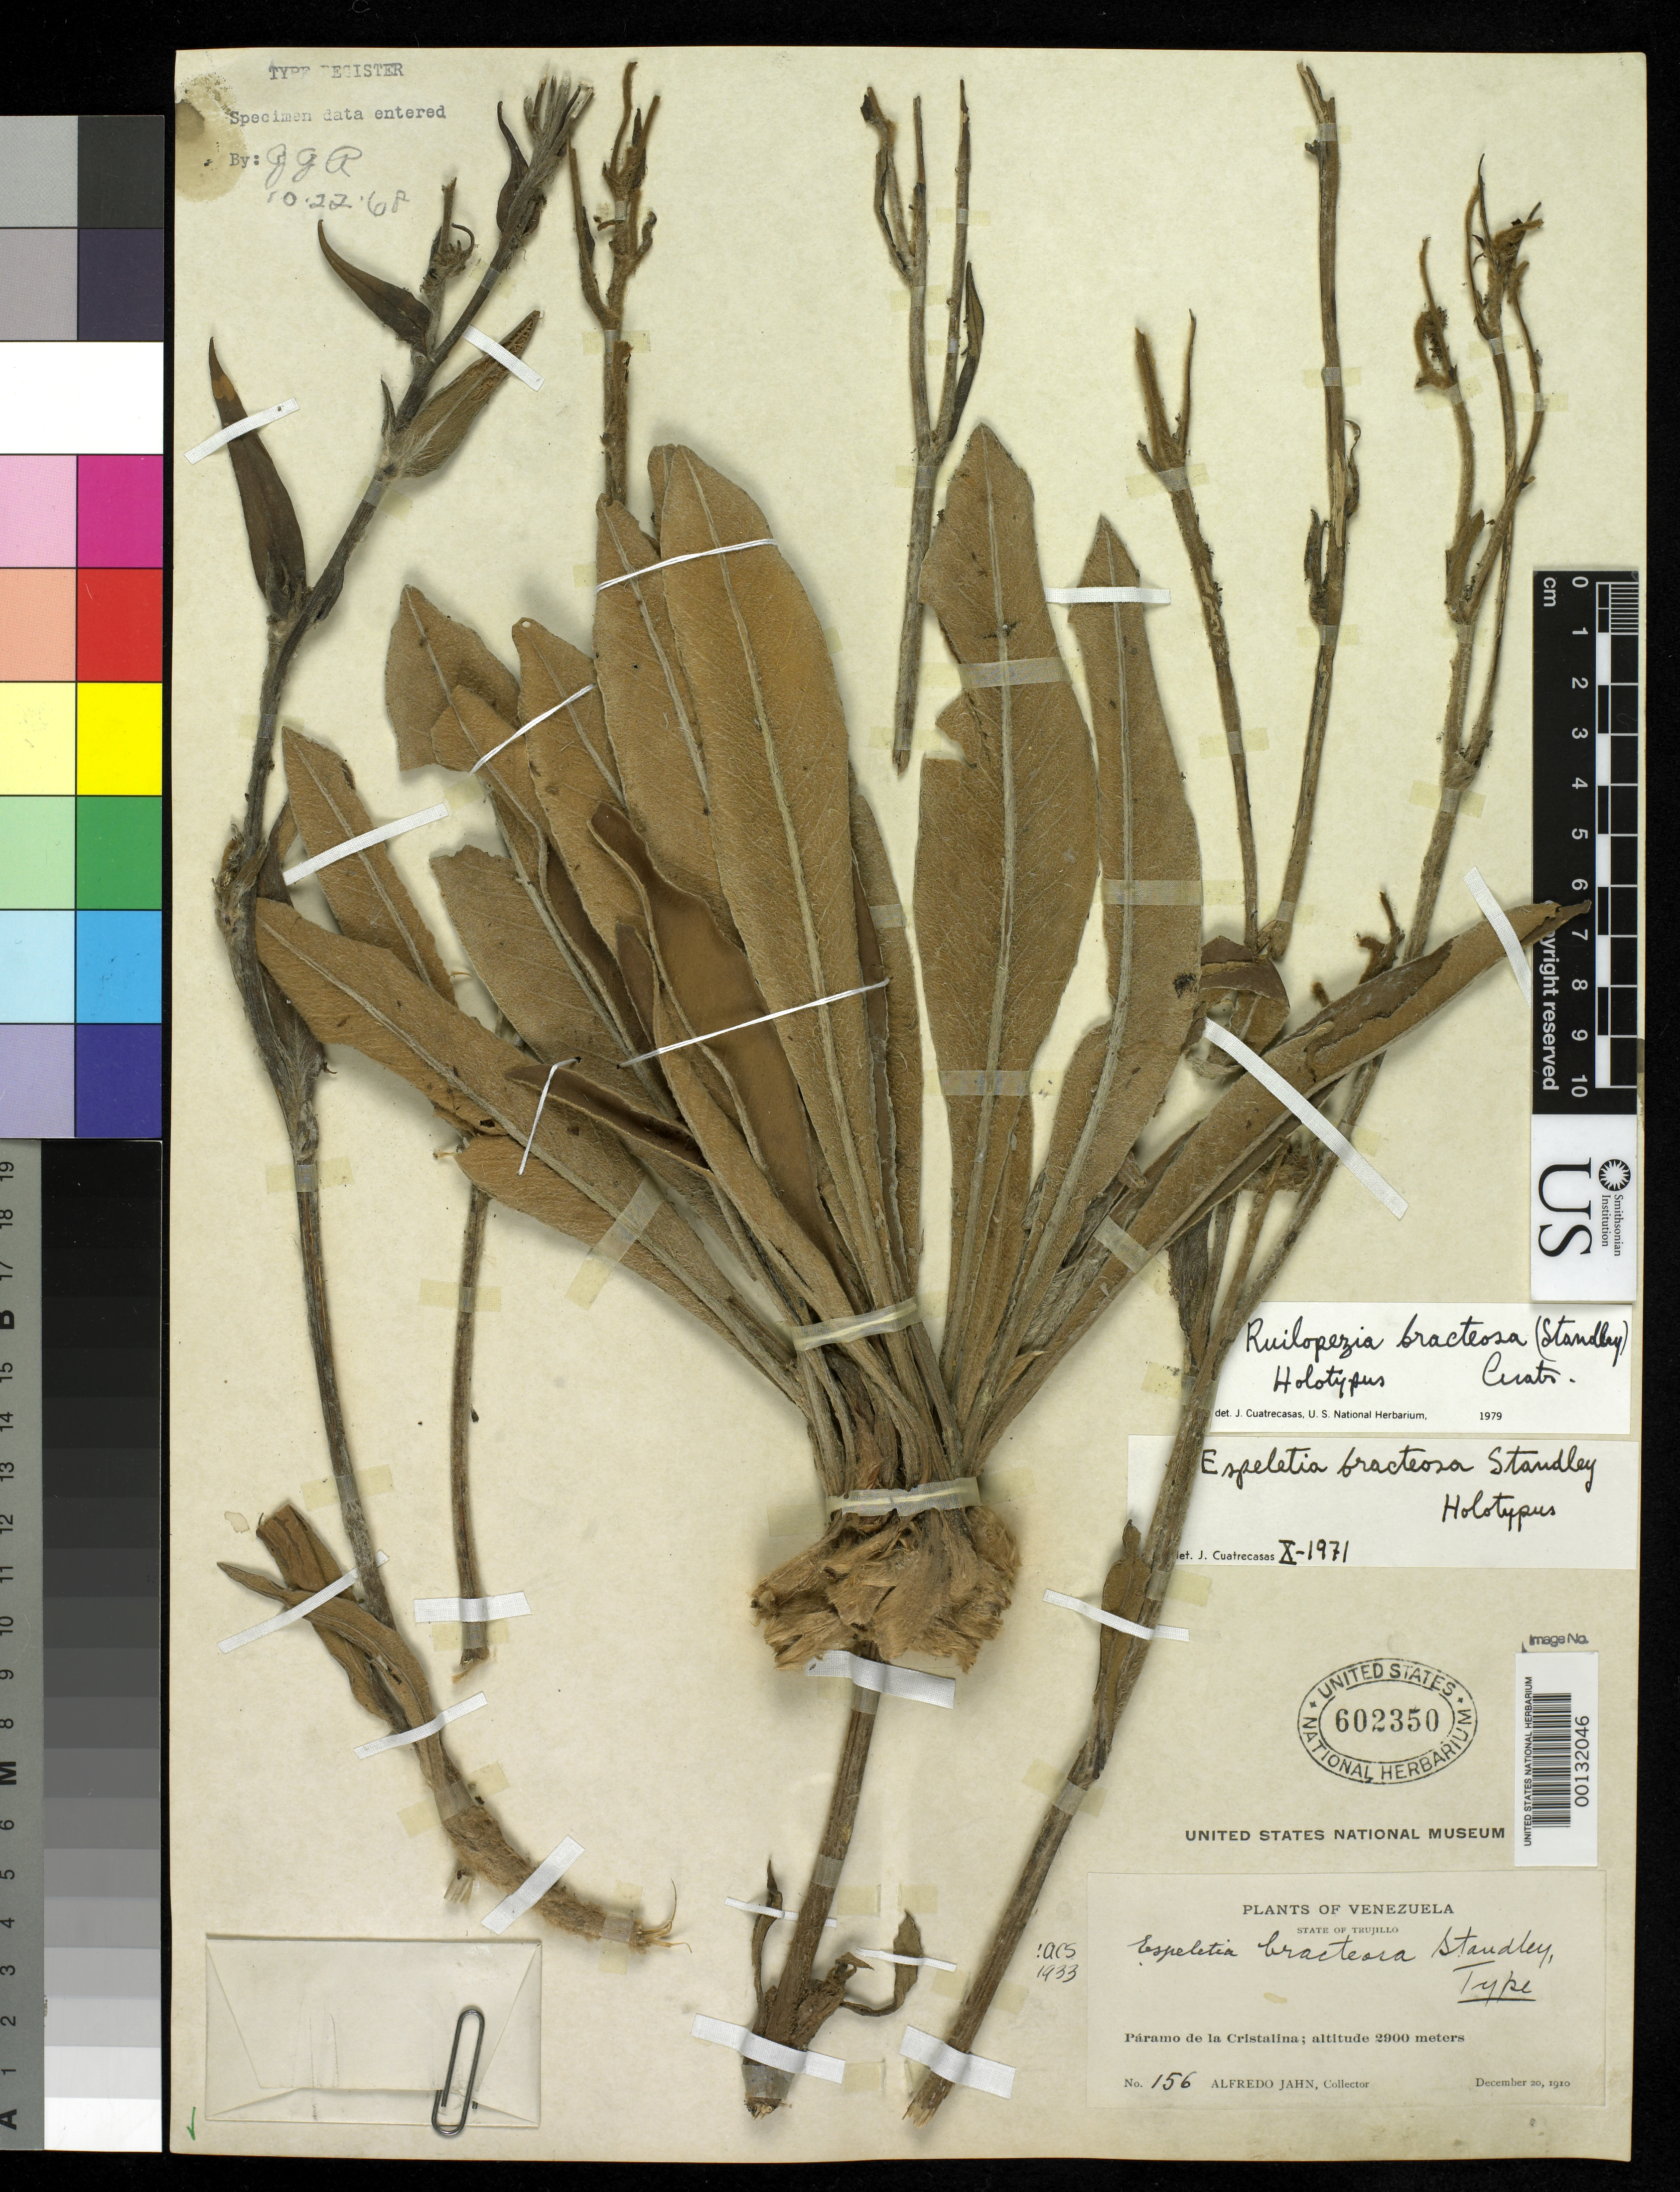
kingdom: Plantae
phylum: Tracheophyta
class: Magnoliopsida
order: Asterales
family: Asteraceae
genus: Espeletia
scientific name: Espeletia bracteosa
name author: Standl.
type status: Holotype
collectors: A. Jahn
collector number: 156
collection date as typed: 20 Dec 1910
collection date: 1910-12-20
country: Venezuela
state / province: Trujillo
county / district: Bocono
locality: Páramo de La Cristalina.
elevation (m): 2900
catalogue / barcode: US 602350